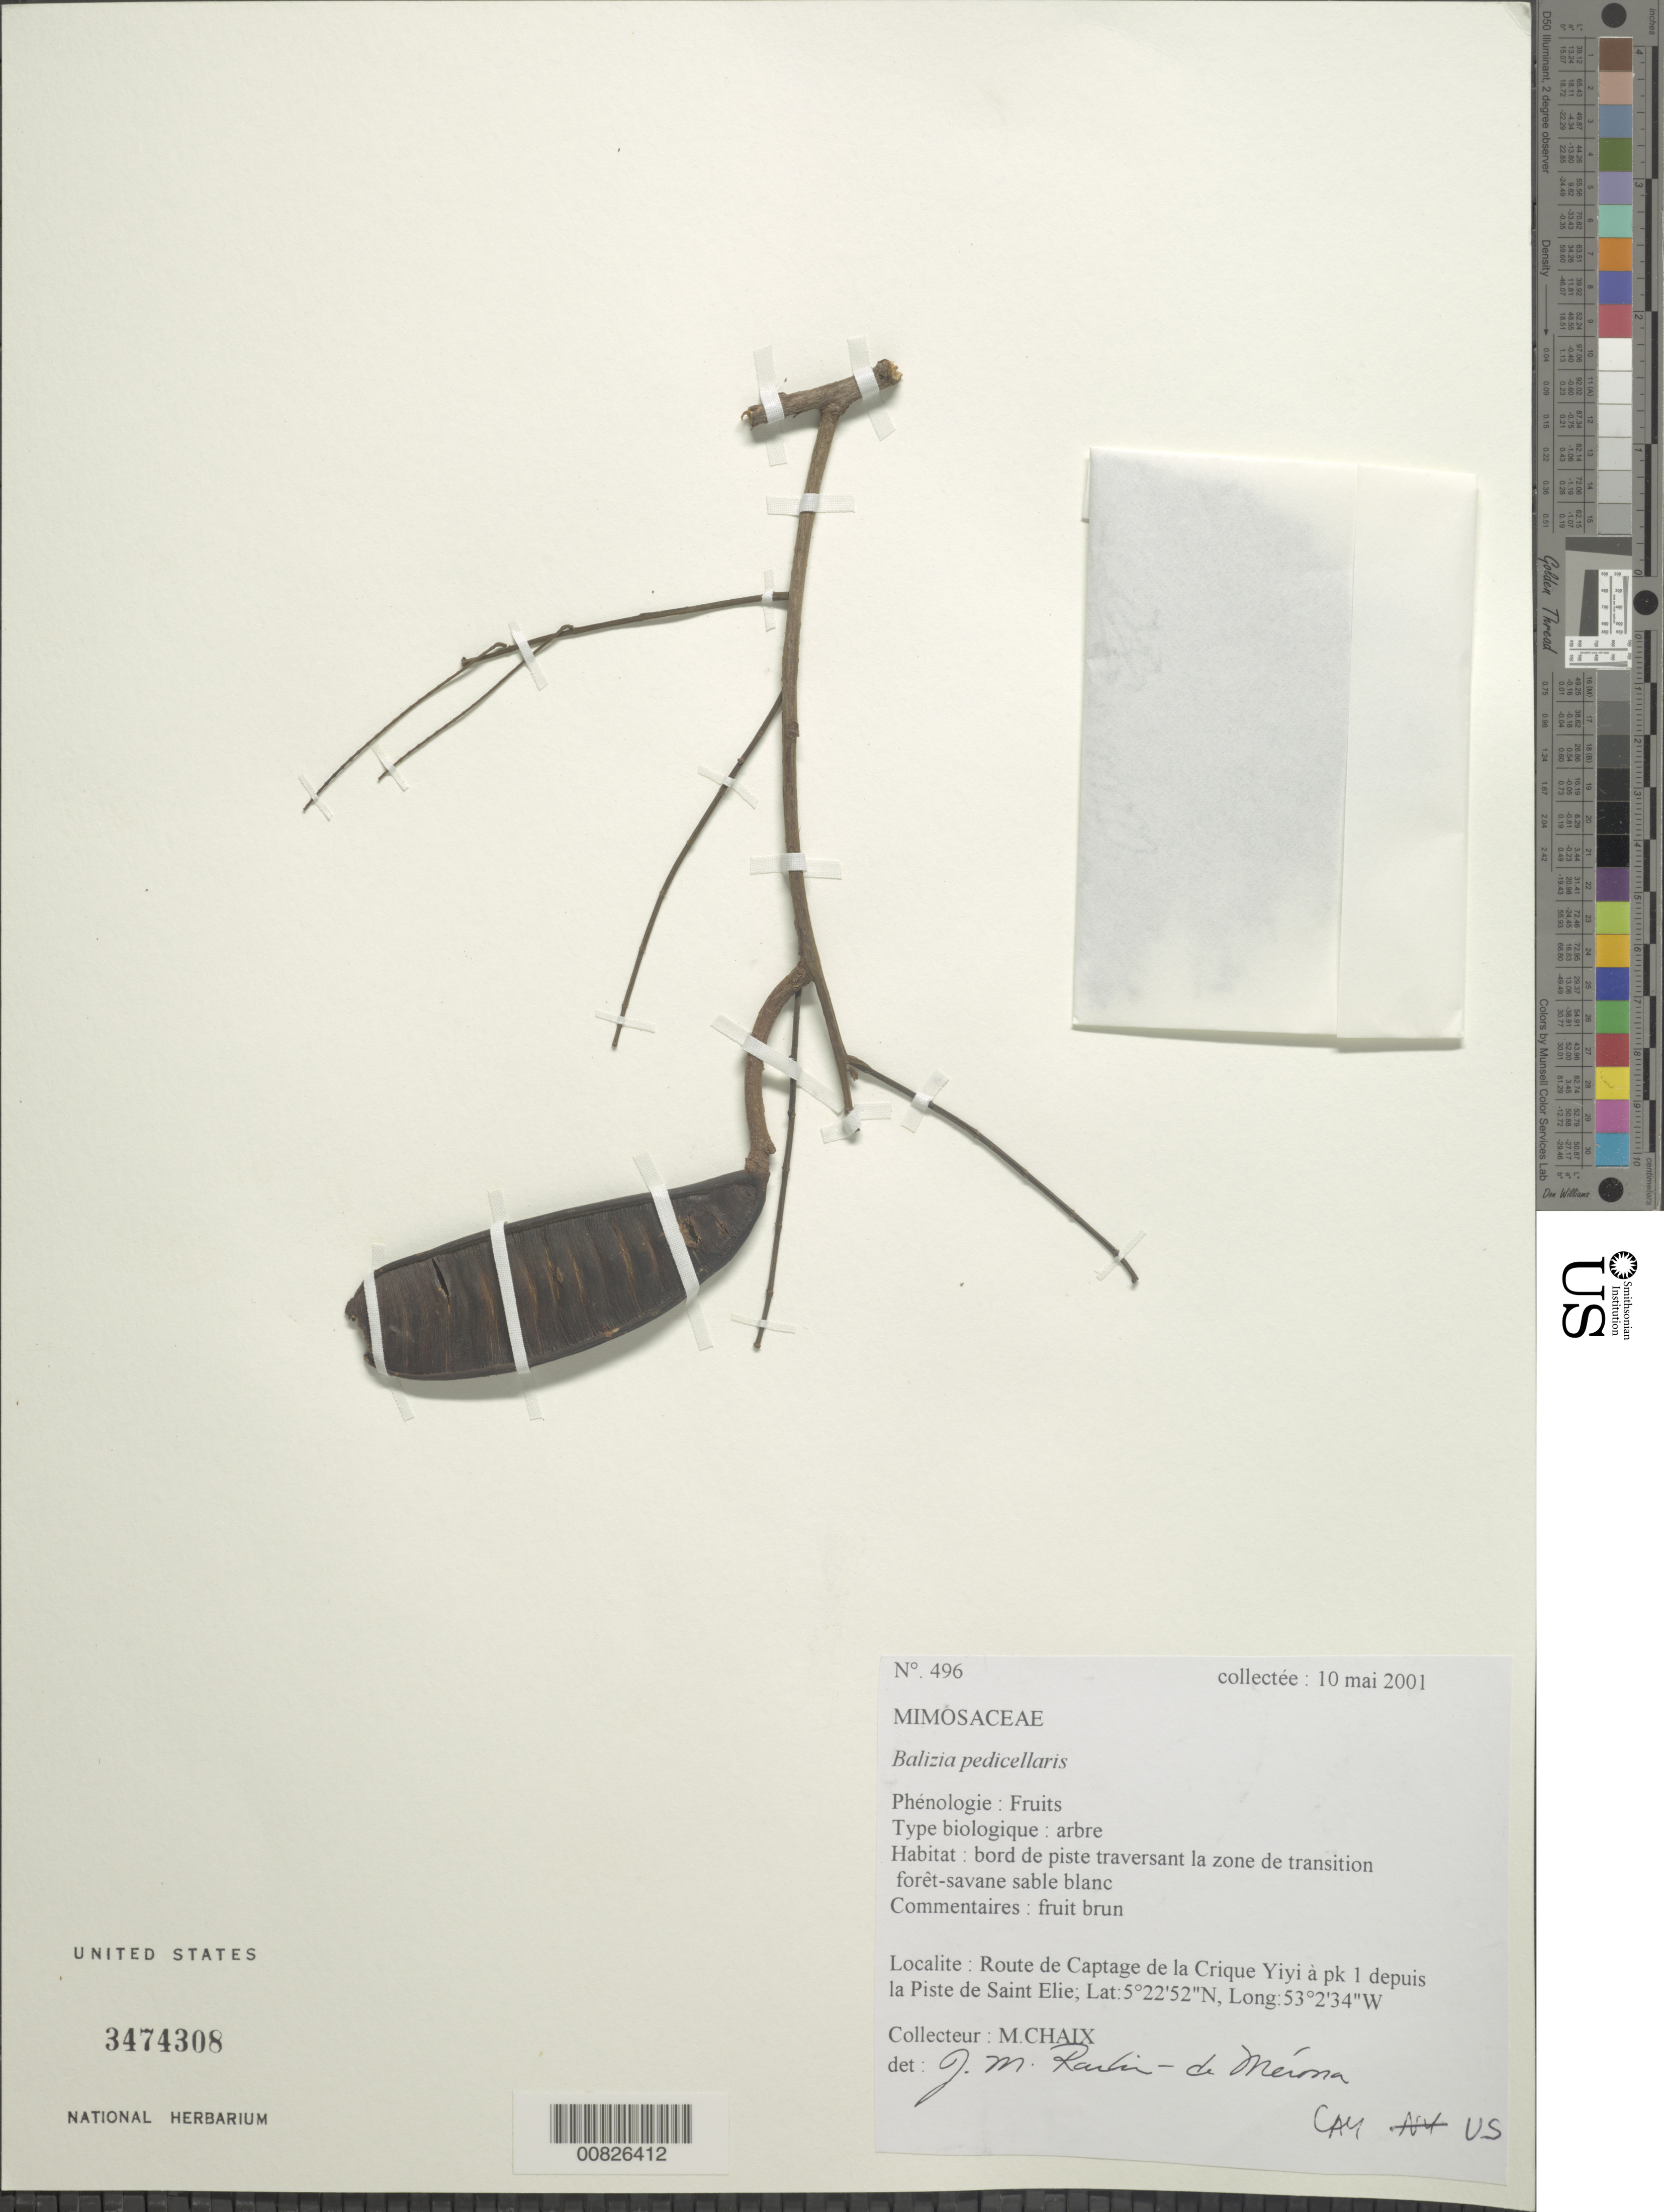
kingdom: Plantae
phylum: Tracheophyta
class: Magnoliopsida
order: Fabales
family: Fabaceae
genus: Hydrochorea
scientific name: Hydrochorea pedicellaris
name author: (DC.) M.V.B. Soares et al.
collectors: M. Chaix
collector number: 496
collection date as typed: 10-May-01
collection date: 2001-05-10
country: French Guiana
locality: Route de Captage de la Crique Yiyi à pk 1 depuis la Piste de Saint Elie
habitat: Bord de piste traversant la zone de transition foret-savane sable blanc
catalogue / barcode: US 3474308